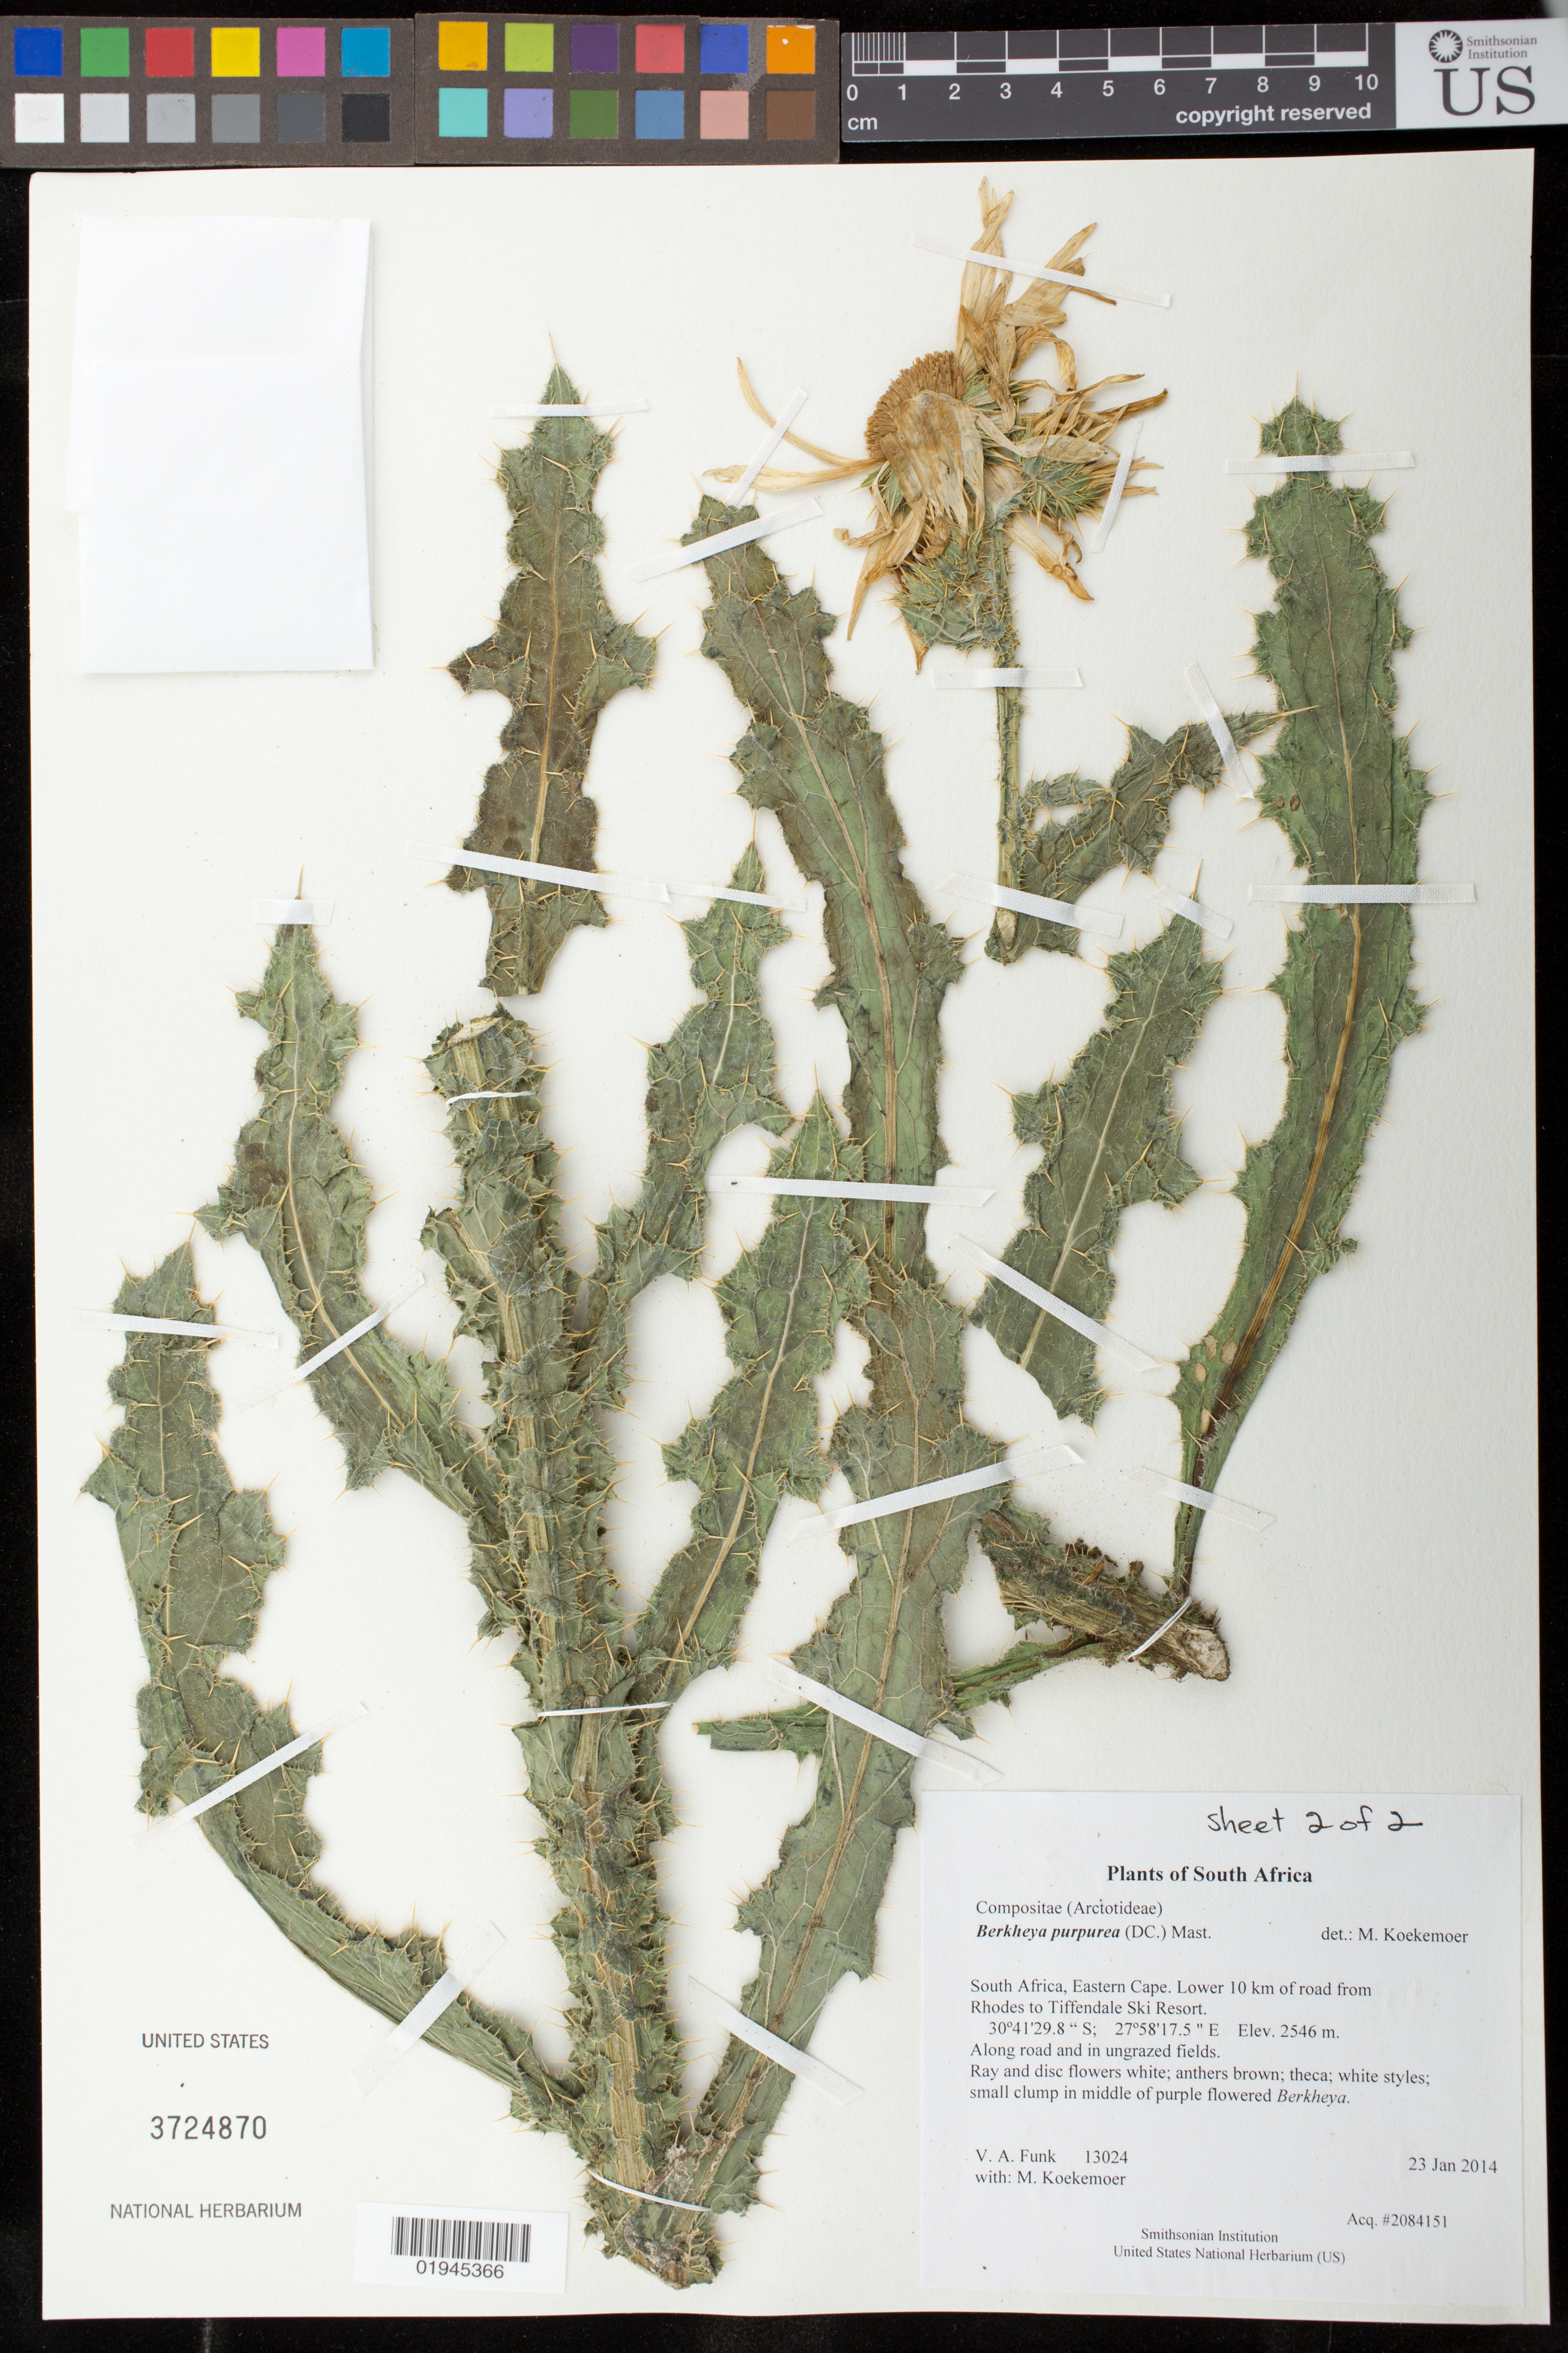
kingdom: Plantae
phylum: Tracheophyta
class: Magnoliopsida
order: Asterales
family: Asteraceae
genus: Berkheya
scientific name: Berkheya purpurea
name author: (DC.) Mast.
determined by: Koekemoer, M.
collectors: M. Koekemoer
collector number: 13024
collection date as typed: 23 Jan 2014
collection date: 2014-01-23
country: South Africa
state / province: Eastern Cape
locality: Lower 10 km of Road from Rhodes to Tiffendale Ski Resort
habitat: Along road and in ungrazed fields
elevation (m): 2546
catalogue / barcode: US 3724870